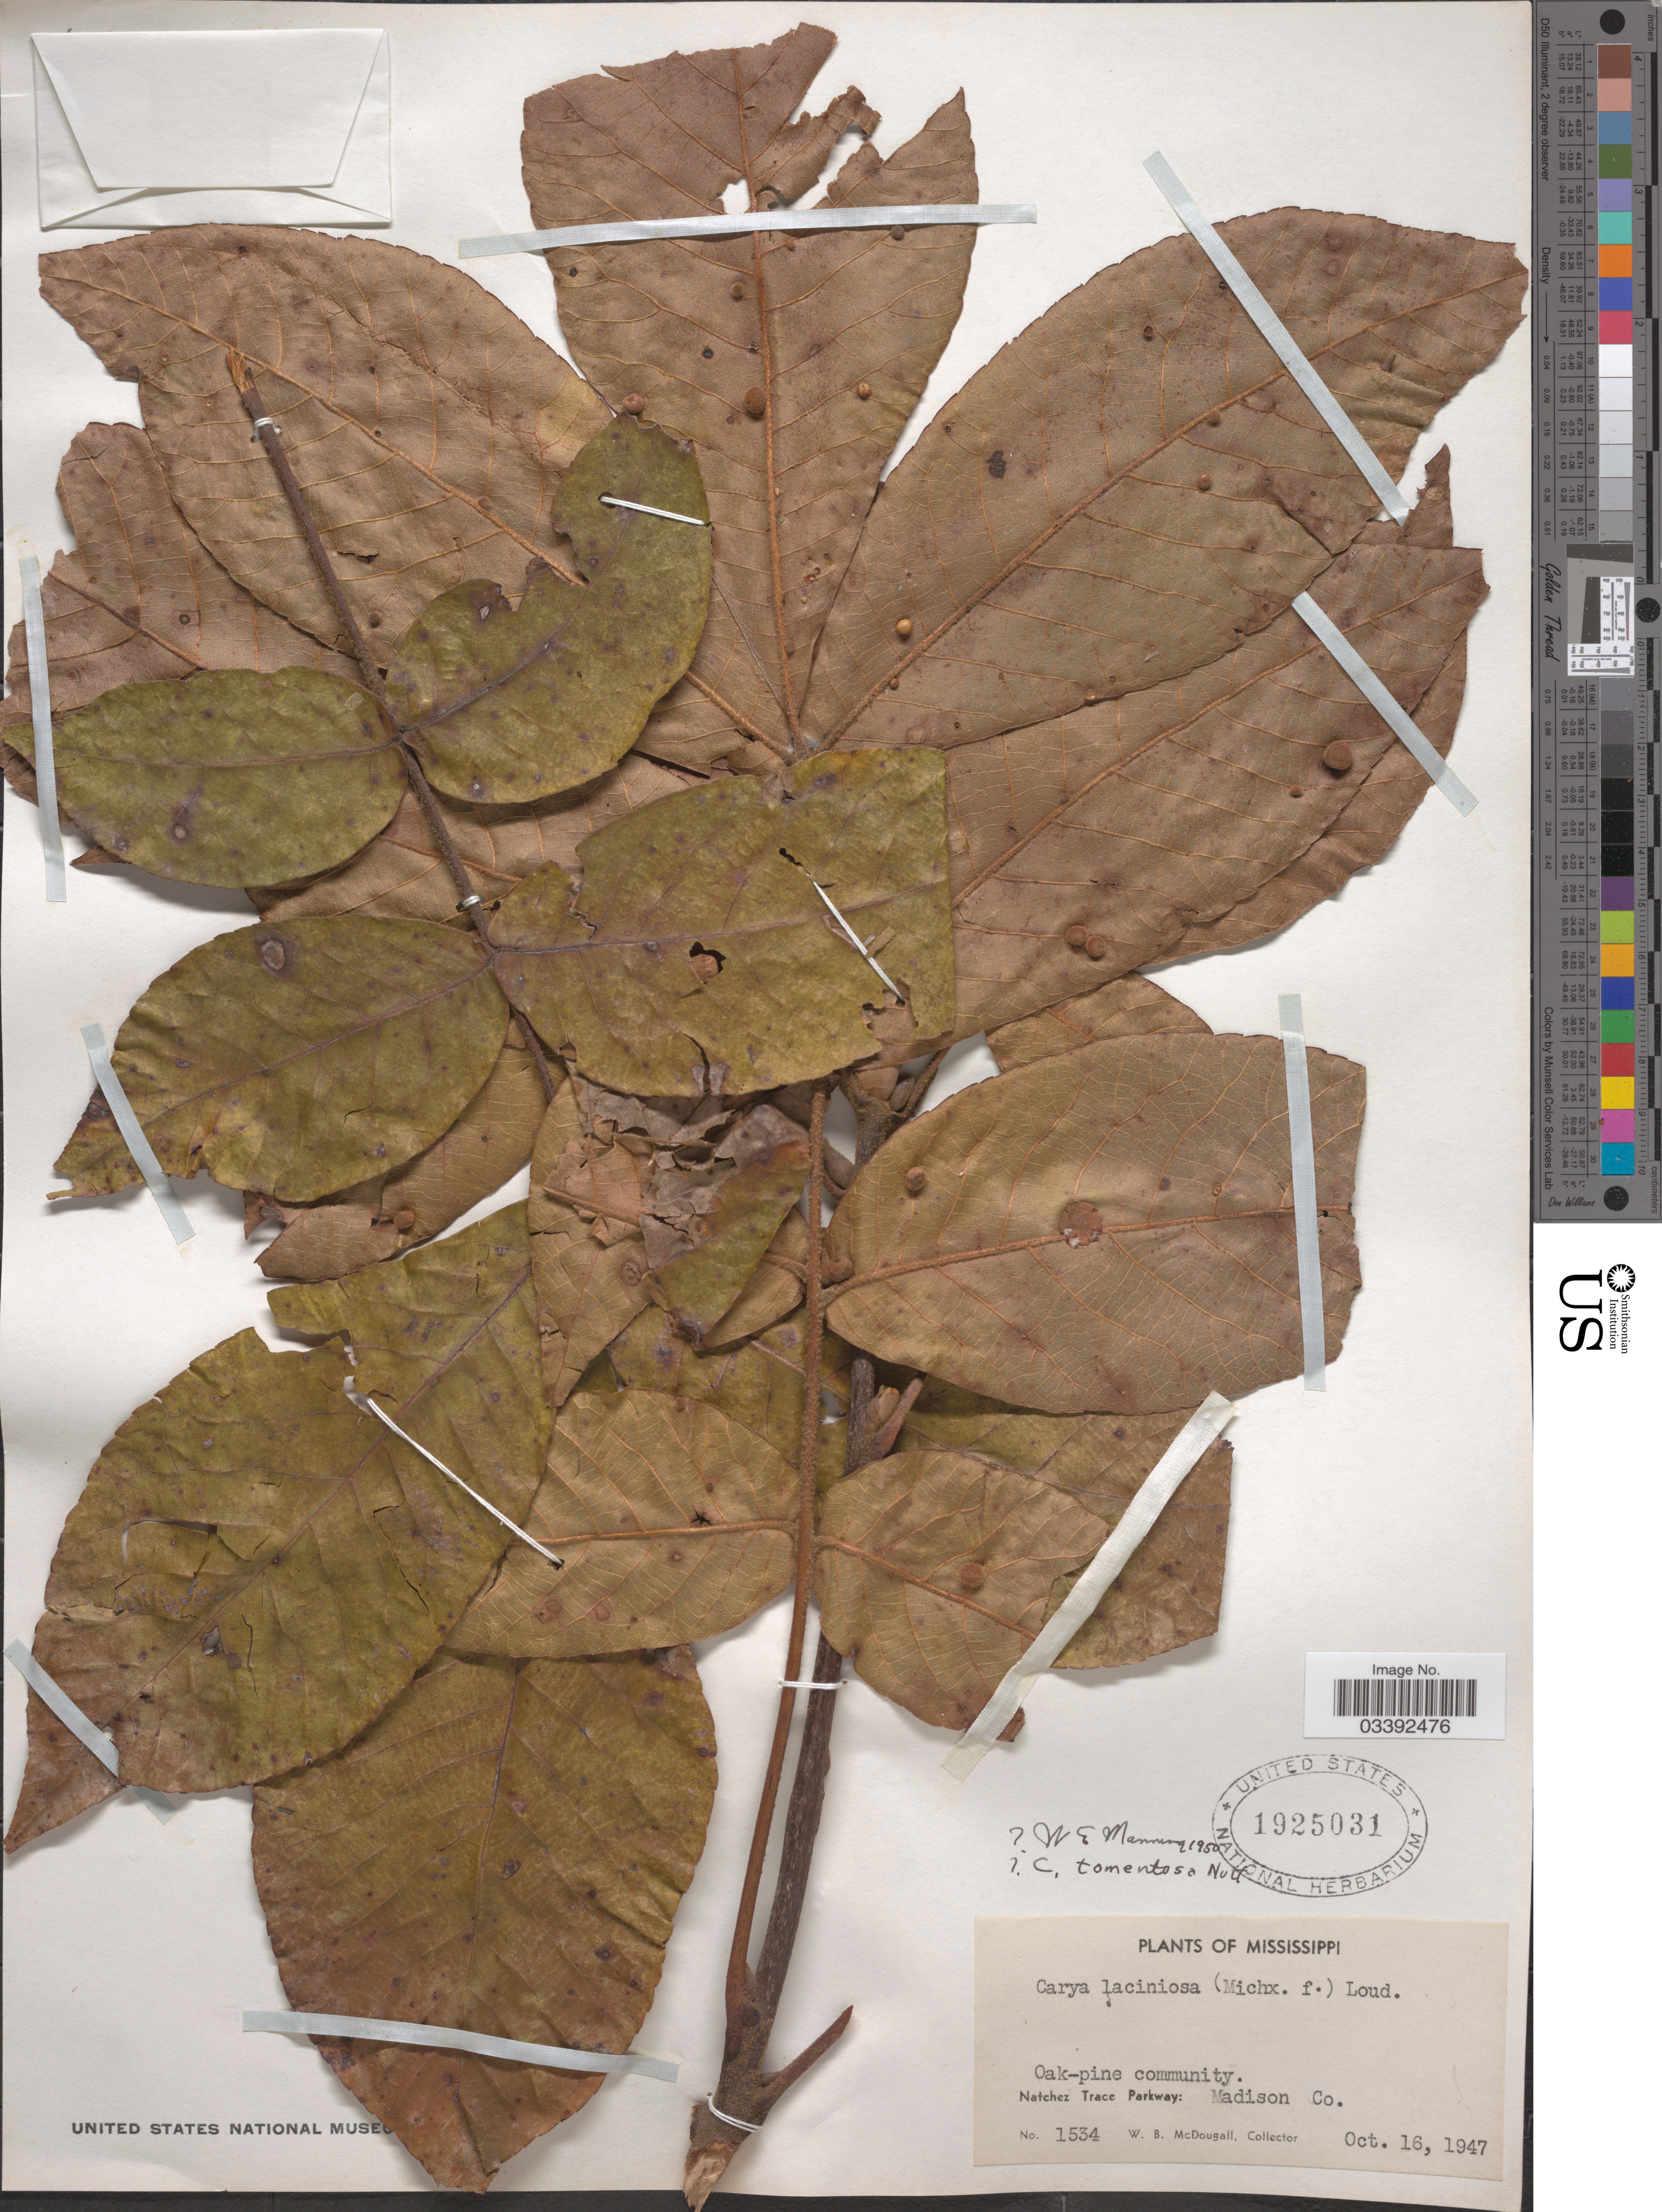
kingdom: Plantae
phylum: Tracheophyta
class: Magnoliopsida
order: Fagales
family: Juglandaceae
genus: Carya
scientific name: Carya tomentosa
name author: (Lam.) Nutt.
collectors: W. B. McDougall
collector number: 1534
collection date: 1947-10-16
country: United States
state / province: Mississippi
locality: Oak-pine community. Natchez Trace Parkway: Madison Co.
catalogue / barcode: US 1925031